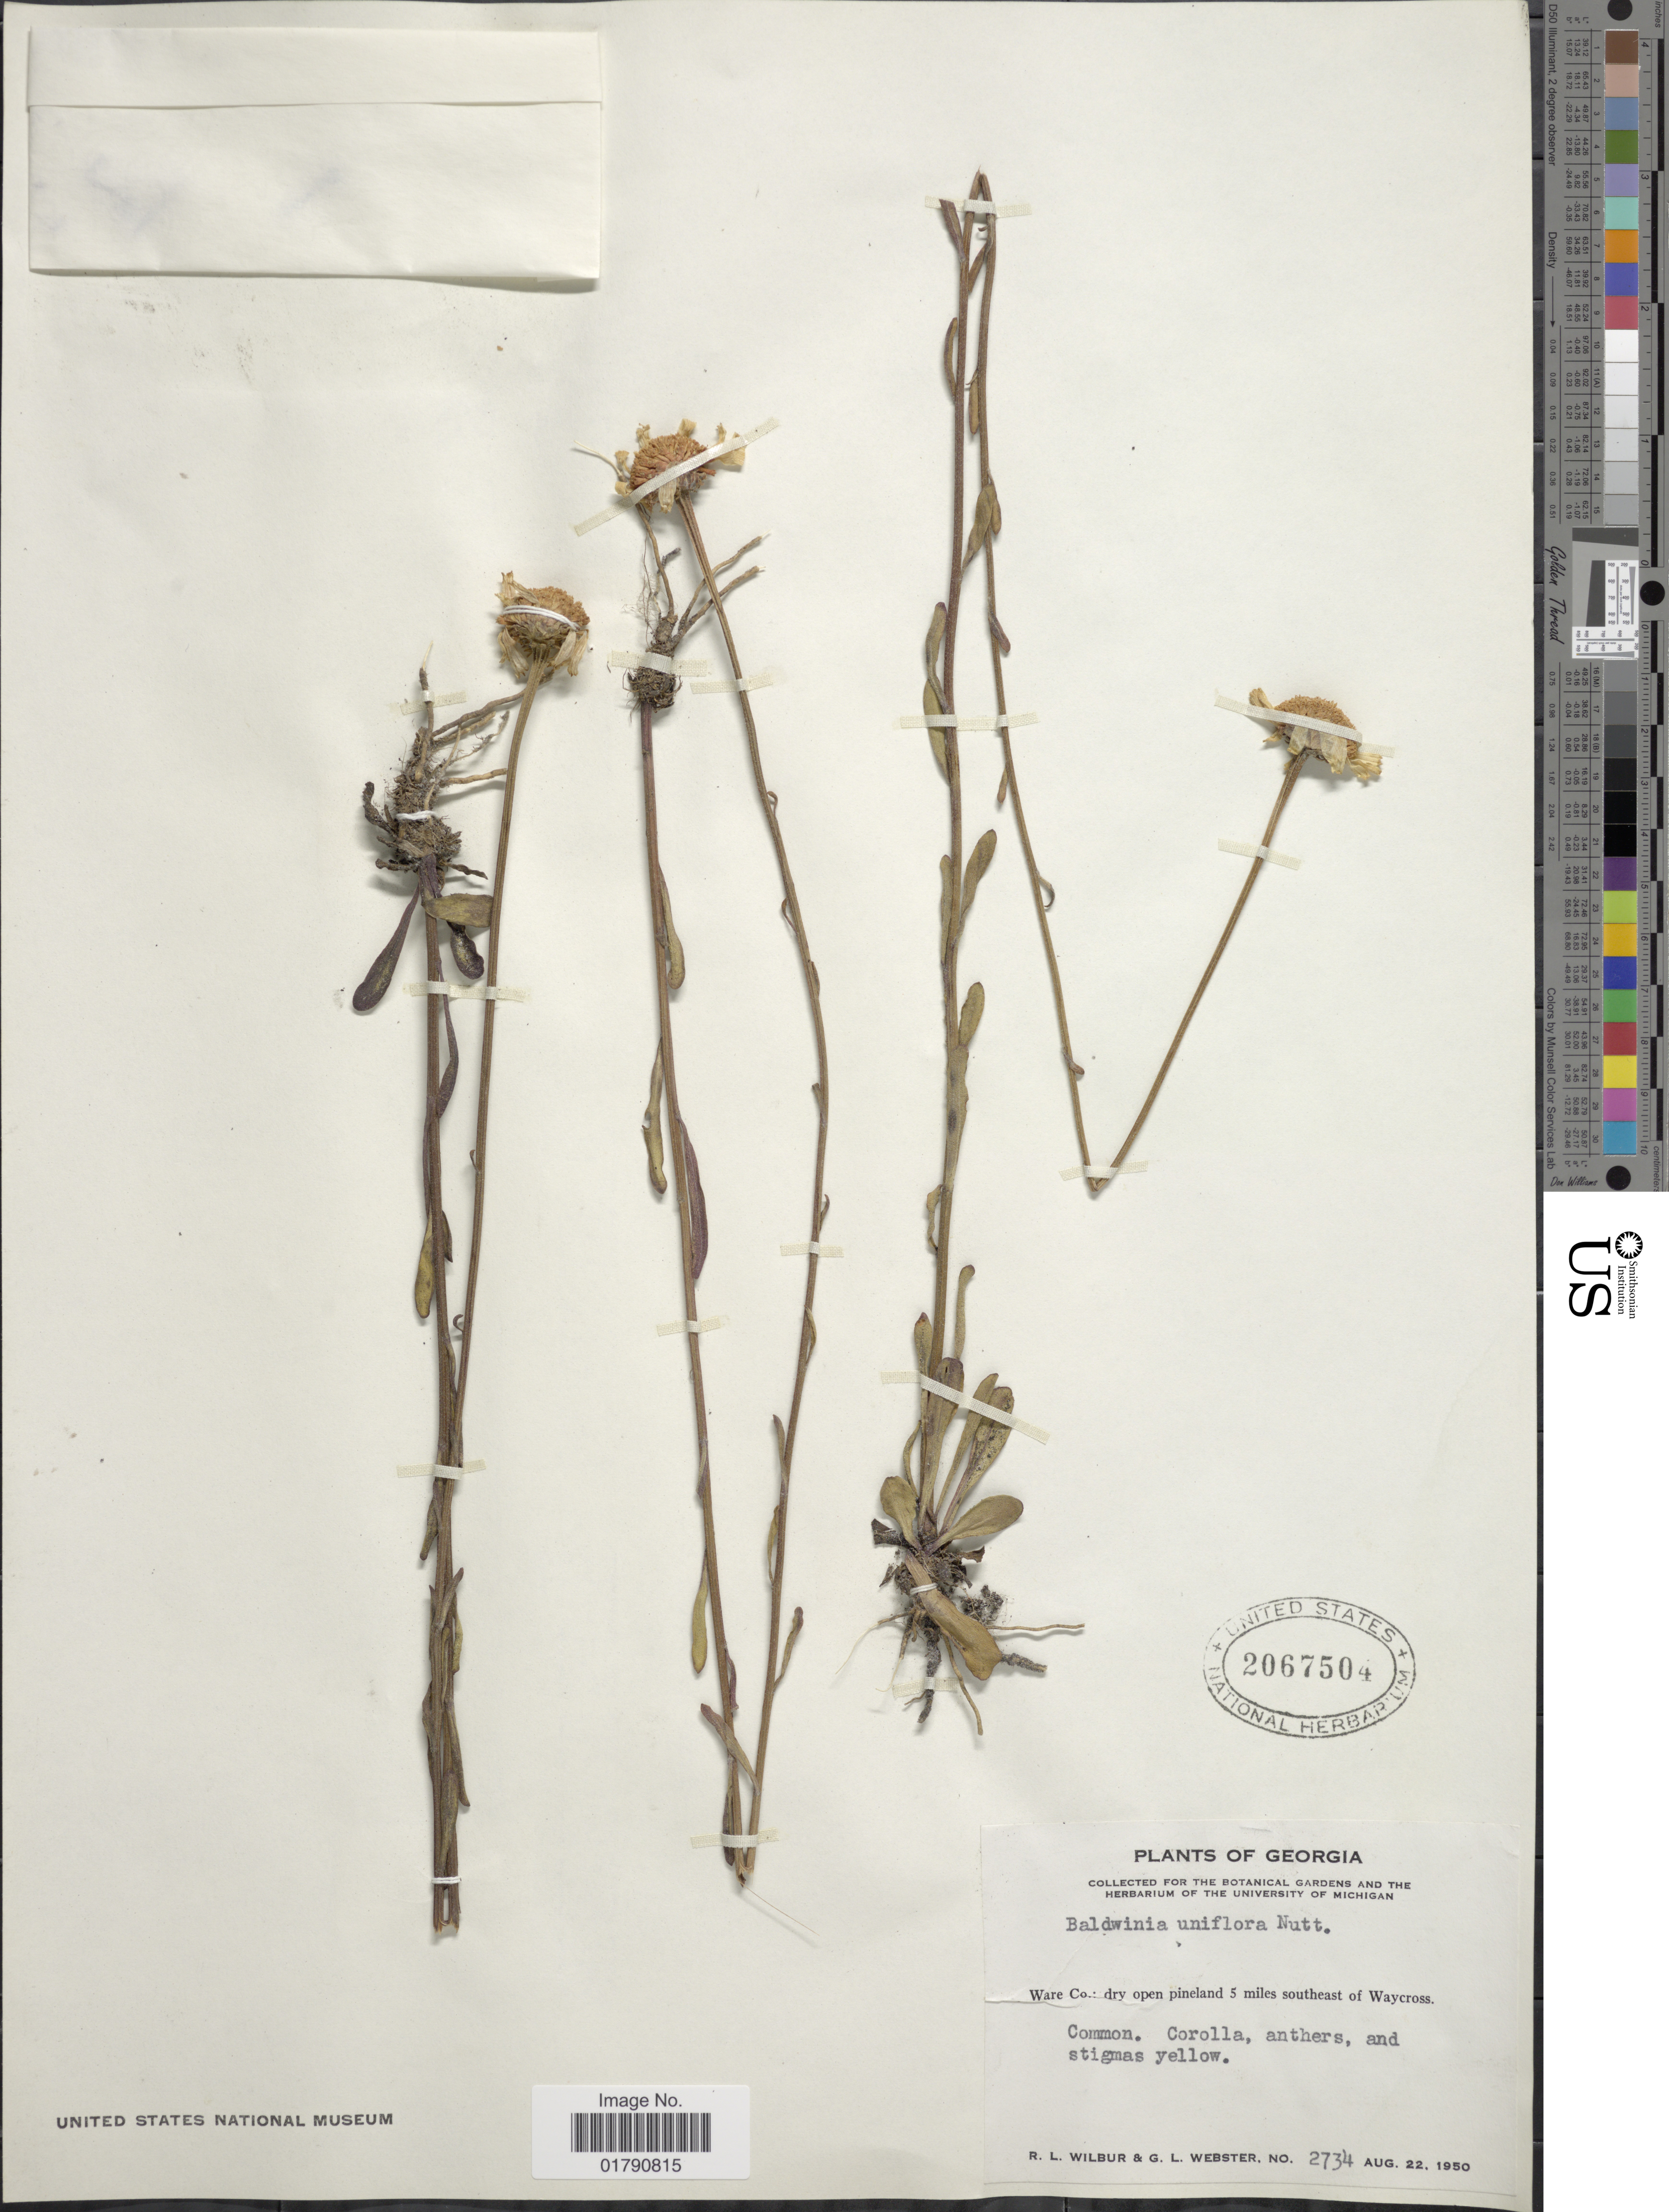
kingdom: Plantae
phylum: Tracheophyta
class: Magnoliopsida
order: Asterales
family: Asteraceae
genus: Balduina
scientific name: Balduina uniflora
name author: Nutt.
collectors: R. L. Wilbur & G. L. Webster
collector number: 2734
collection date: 1950-08-22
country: United States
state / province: Georgia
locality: Ware Co., dry open pineland 5 miles southeast of Waycross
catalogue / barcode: US 2067504